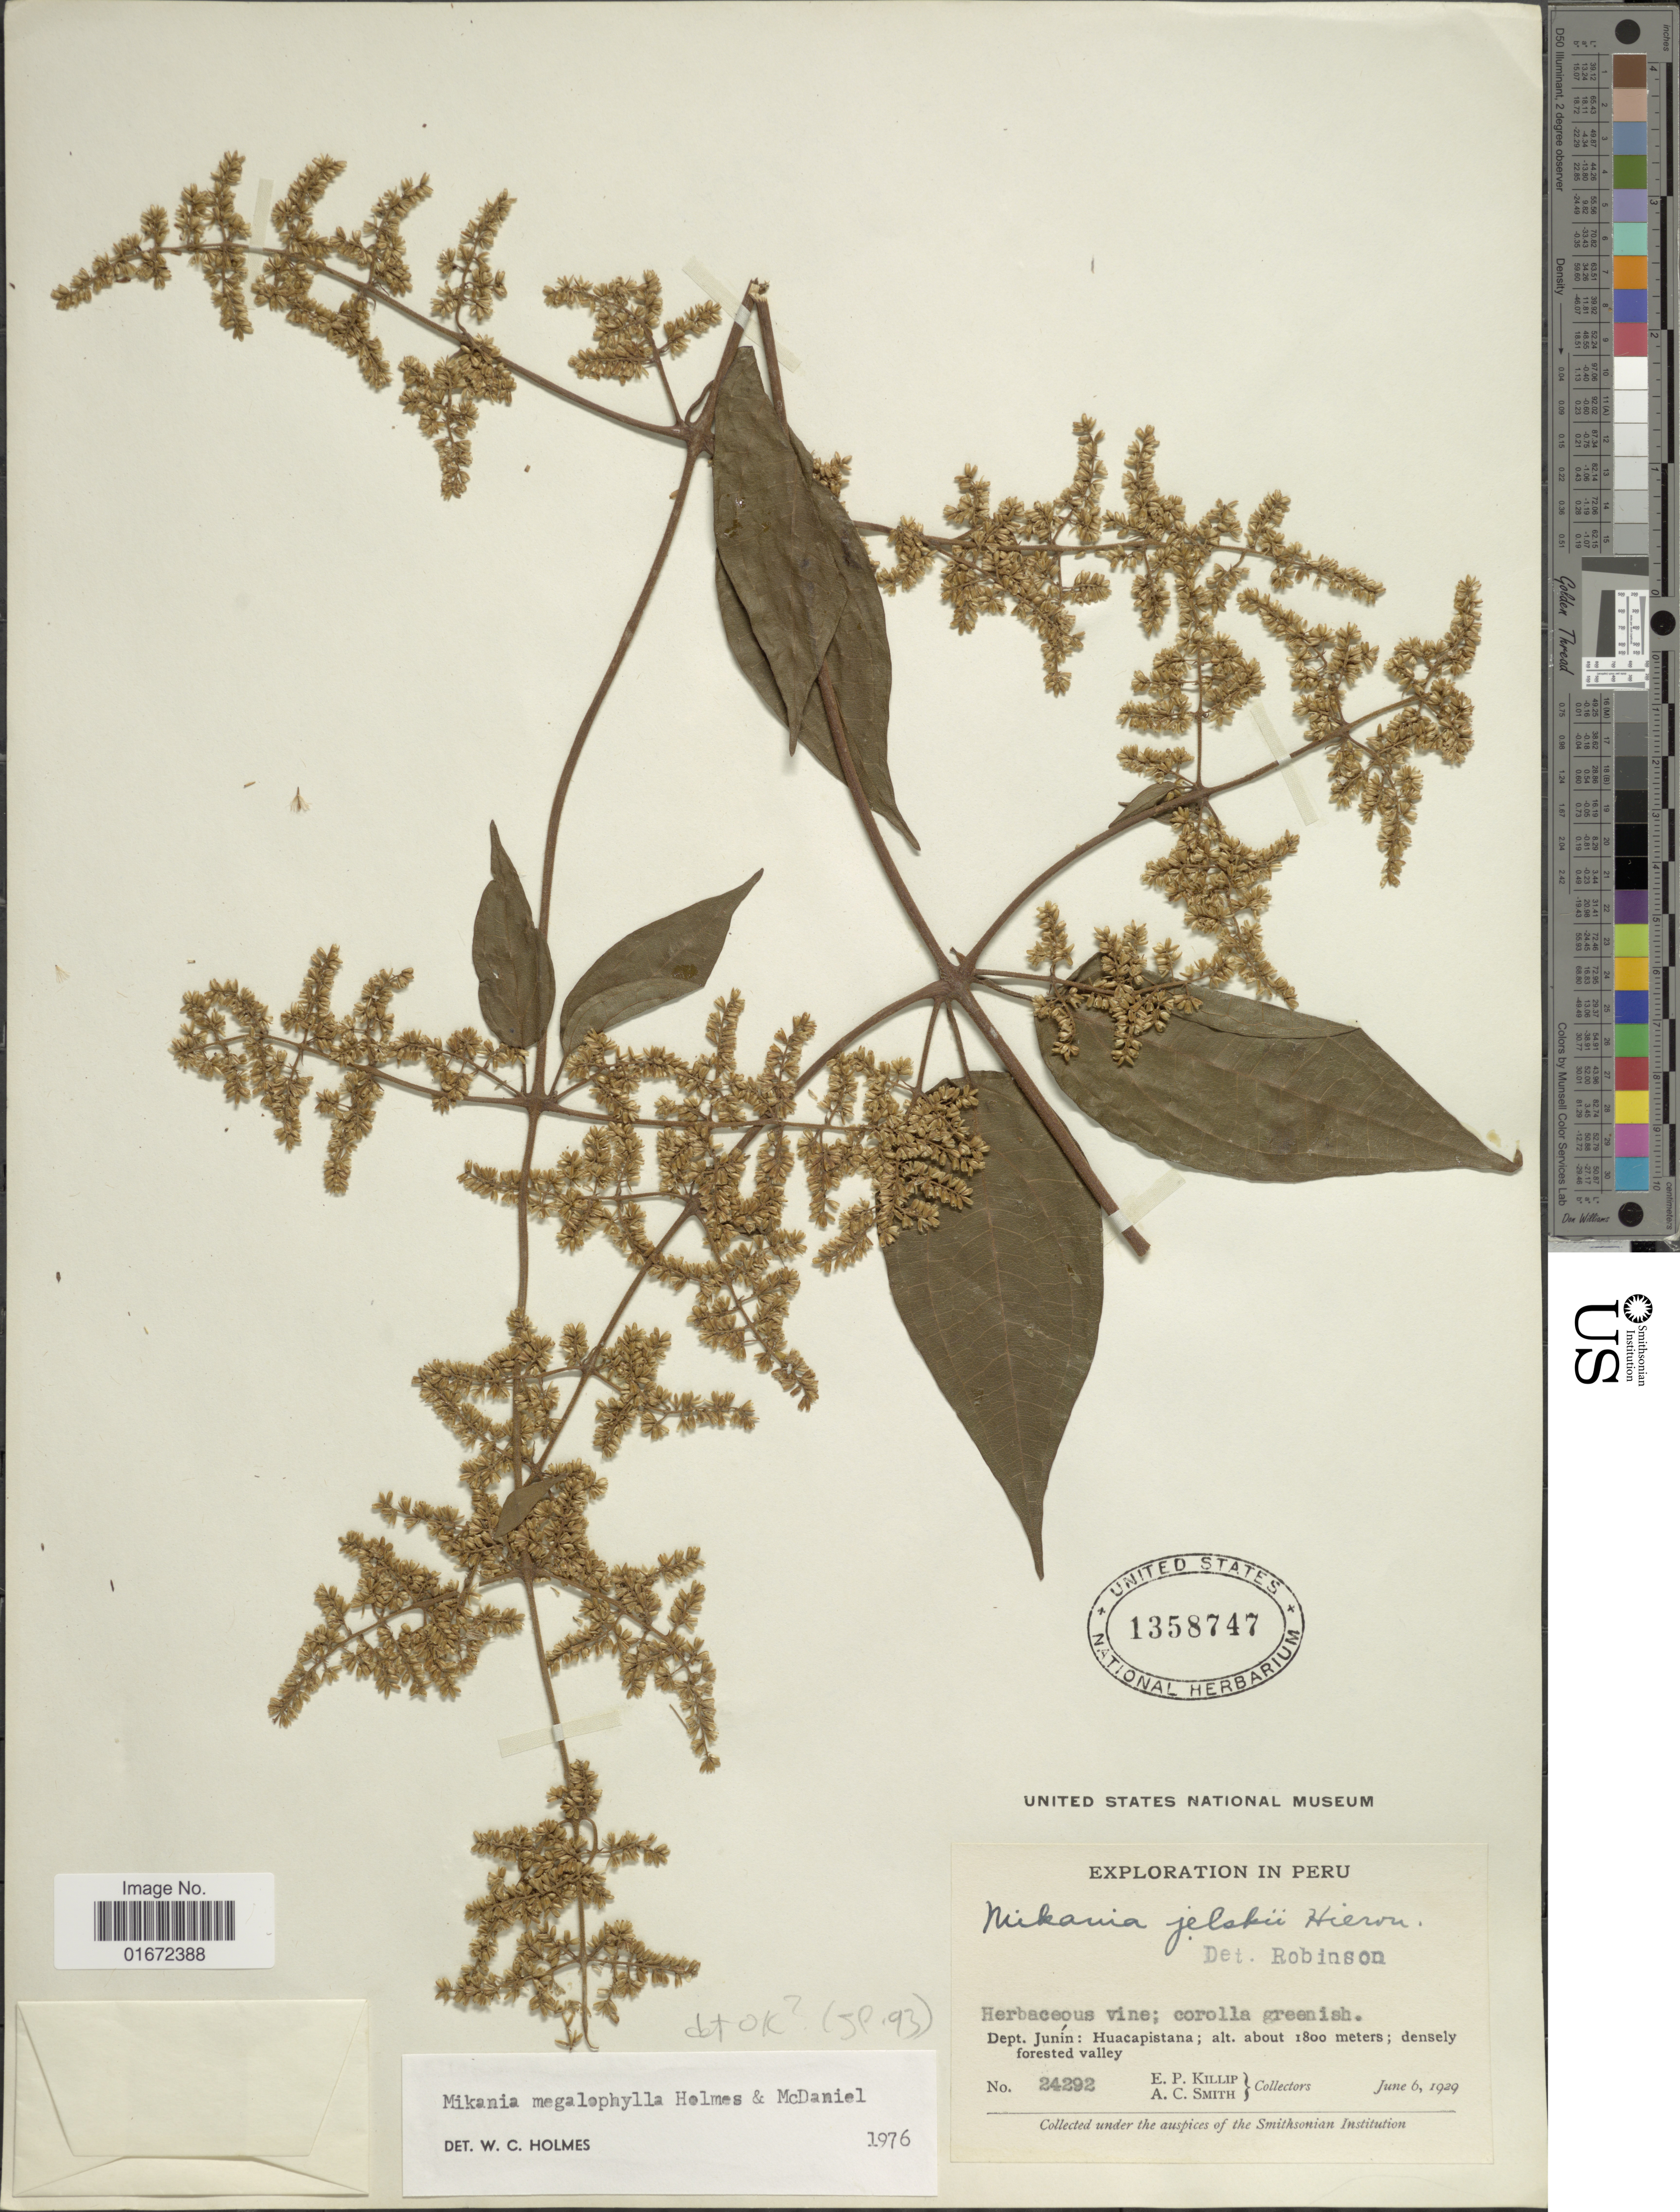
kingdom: Plantae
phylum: Tracheophyta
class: Magnoliopsida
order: Asterales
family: Asteraceae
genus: Mikania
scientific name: Mikania megalophylla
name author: W.C. Holmes & McDaniel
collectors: E. P. Killip & A. C. Smith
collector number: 24292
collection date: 1929-06-06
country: Peru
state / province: Junín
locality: Dept. Junín: Huacapistana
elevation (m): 1800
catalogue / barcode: US 1358747